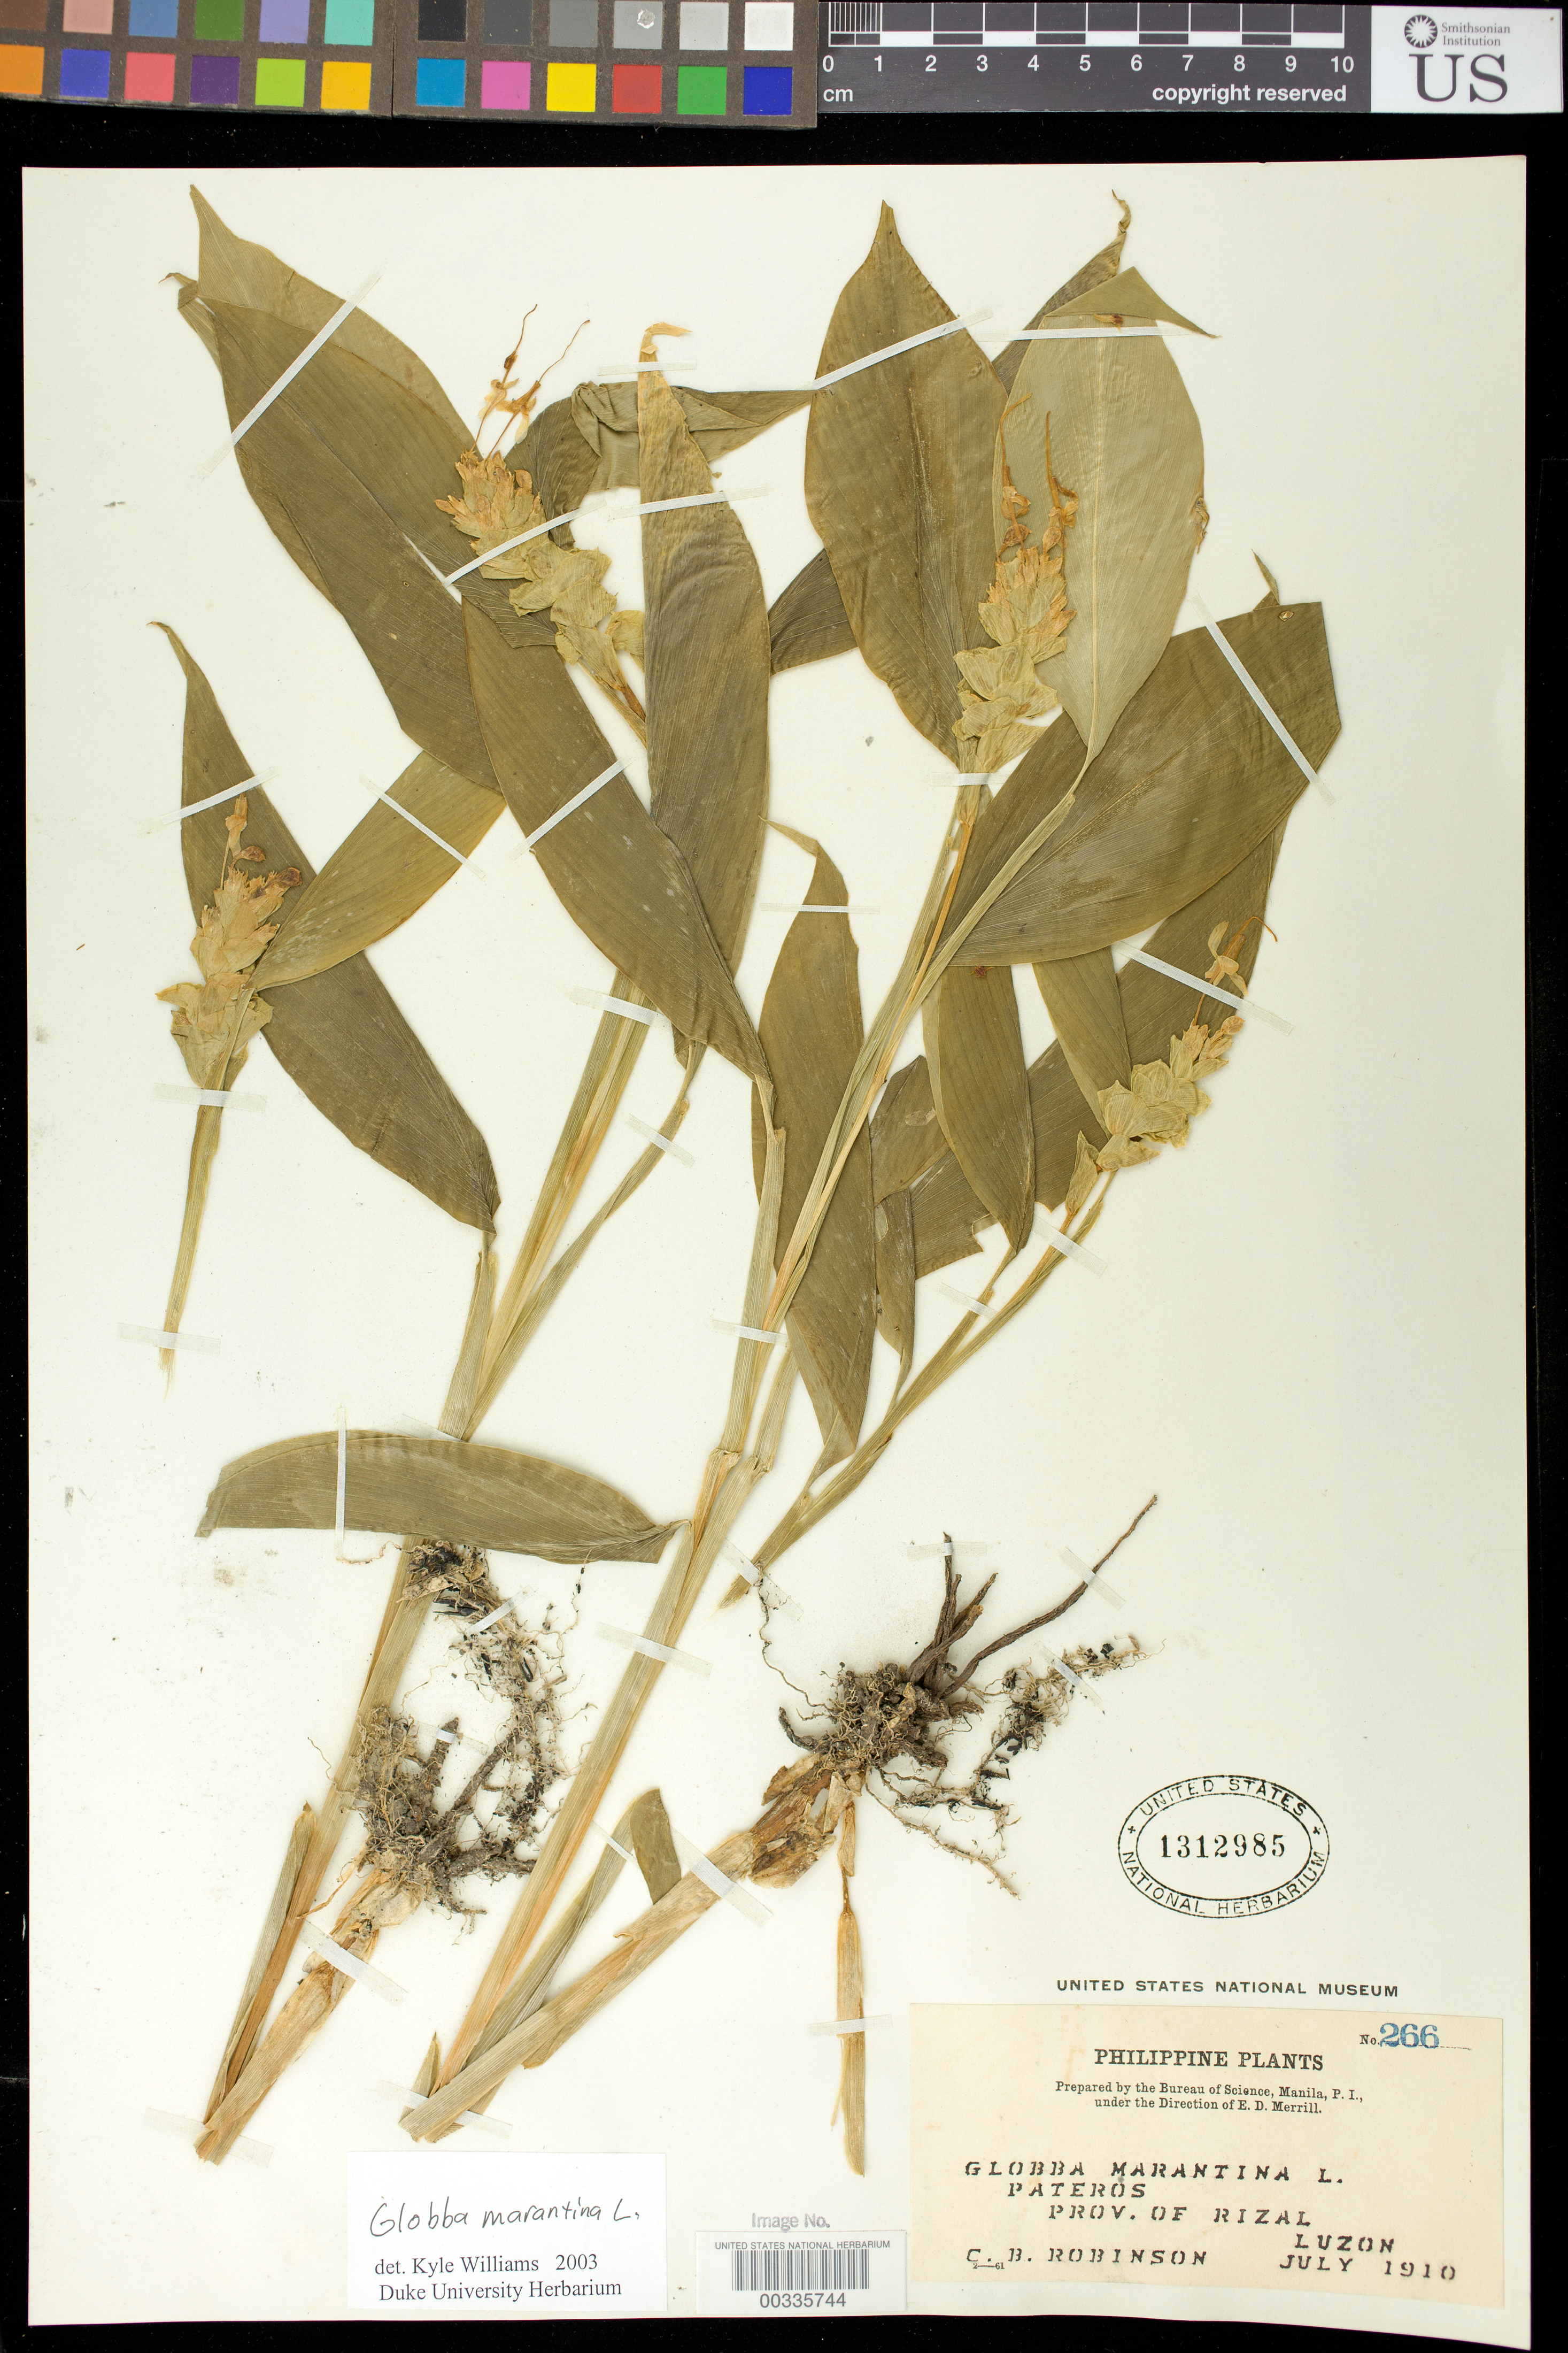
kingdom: Plantae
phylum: Tracheophyta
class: Liliopsida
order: Zingiberales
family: Zingiberaceae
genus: Globba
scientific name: Globba marantina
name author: L.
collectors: C. Robinson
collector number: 266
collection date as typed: Jul 1910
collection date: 1910-07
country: Philippines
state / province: National Capital Region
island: Luzon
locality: Pateros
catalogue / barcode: US 1312985